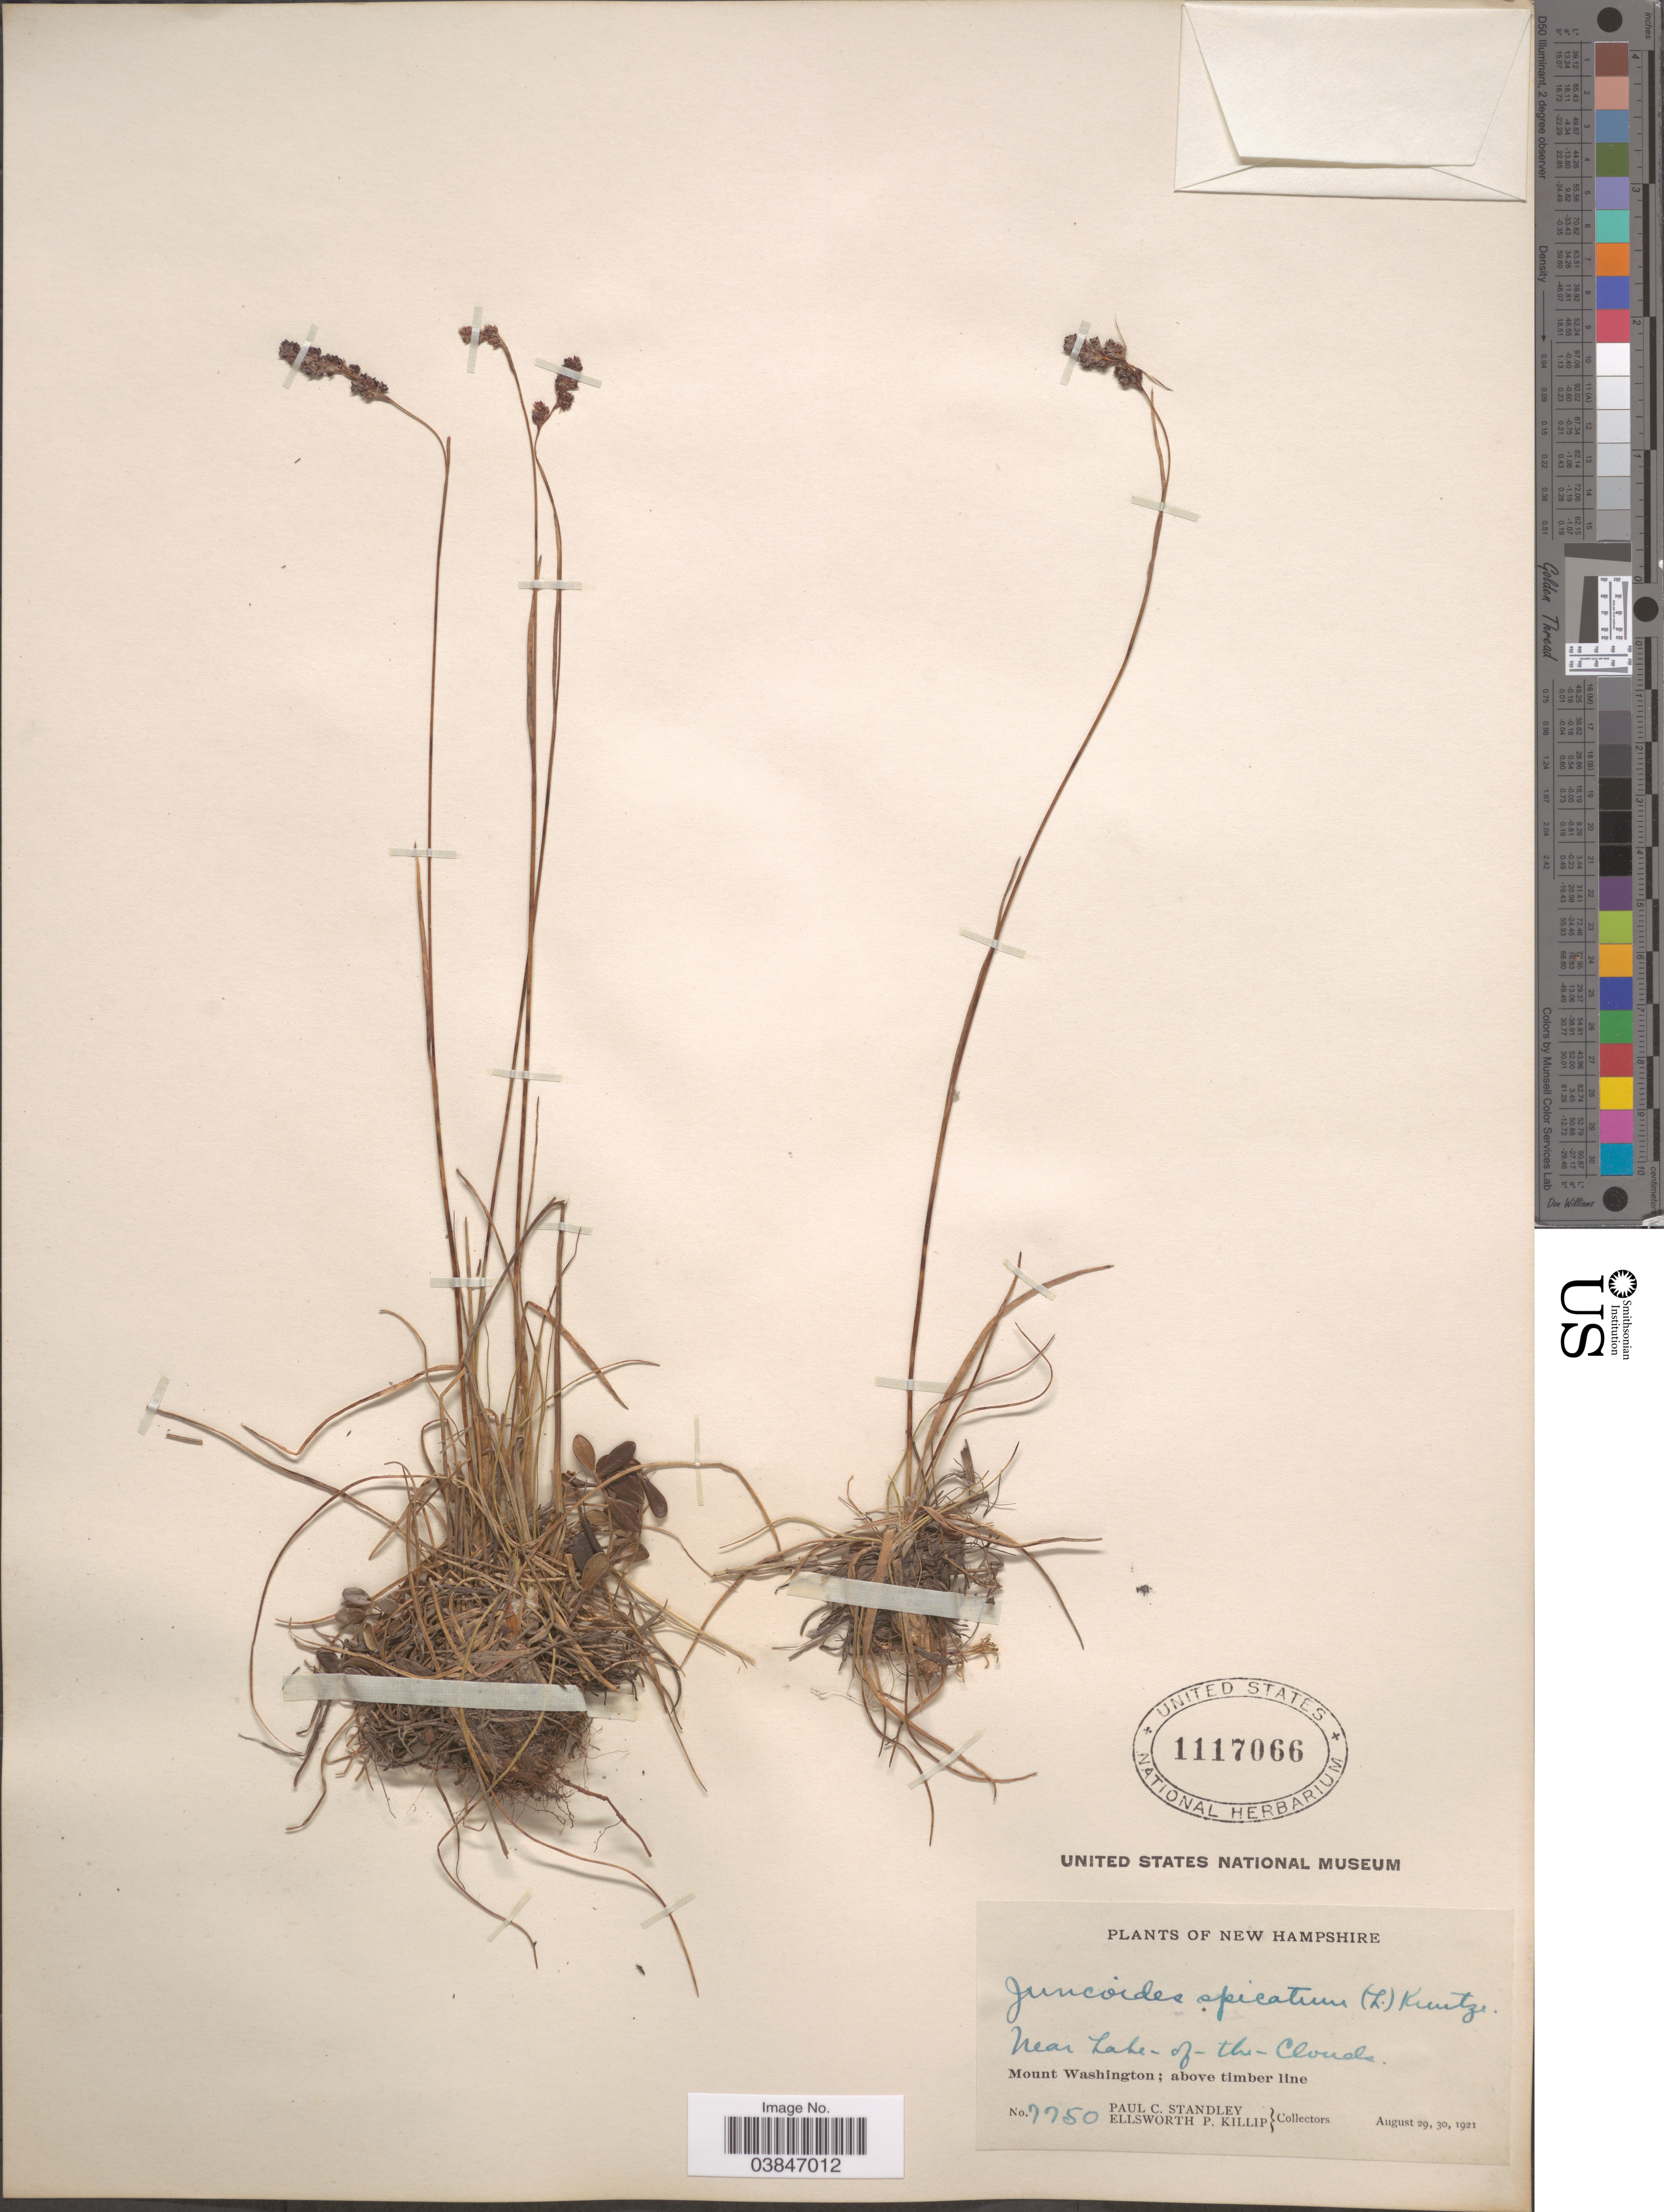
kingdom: Plantae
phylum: Tracheophyta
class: Liliopsida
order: Poales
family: Juncaceae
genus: Luzula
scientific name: Luzula spicata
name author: (L.) DC.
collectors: P. C. Standley & E. P. Killip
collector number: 7750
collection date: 1921-08-29/1921-08-30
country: United States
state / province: New Hampshire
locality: Near Lake-of-the-Clouds. Mount Washington; above timber line.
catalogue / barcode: US 1117066